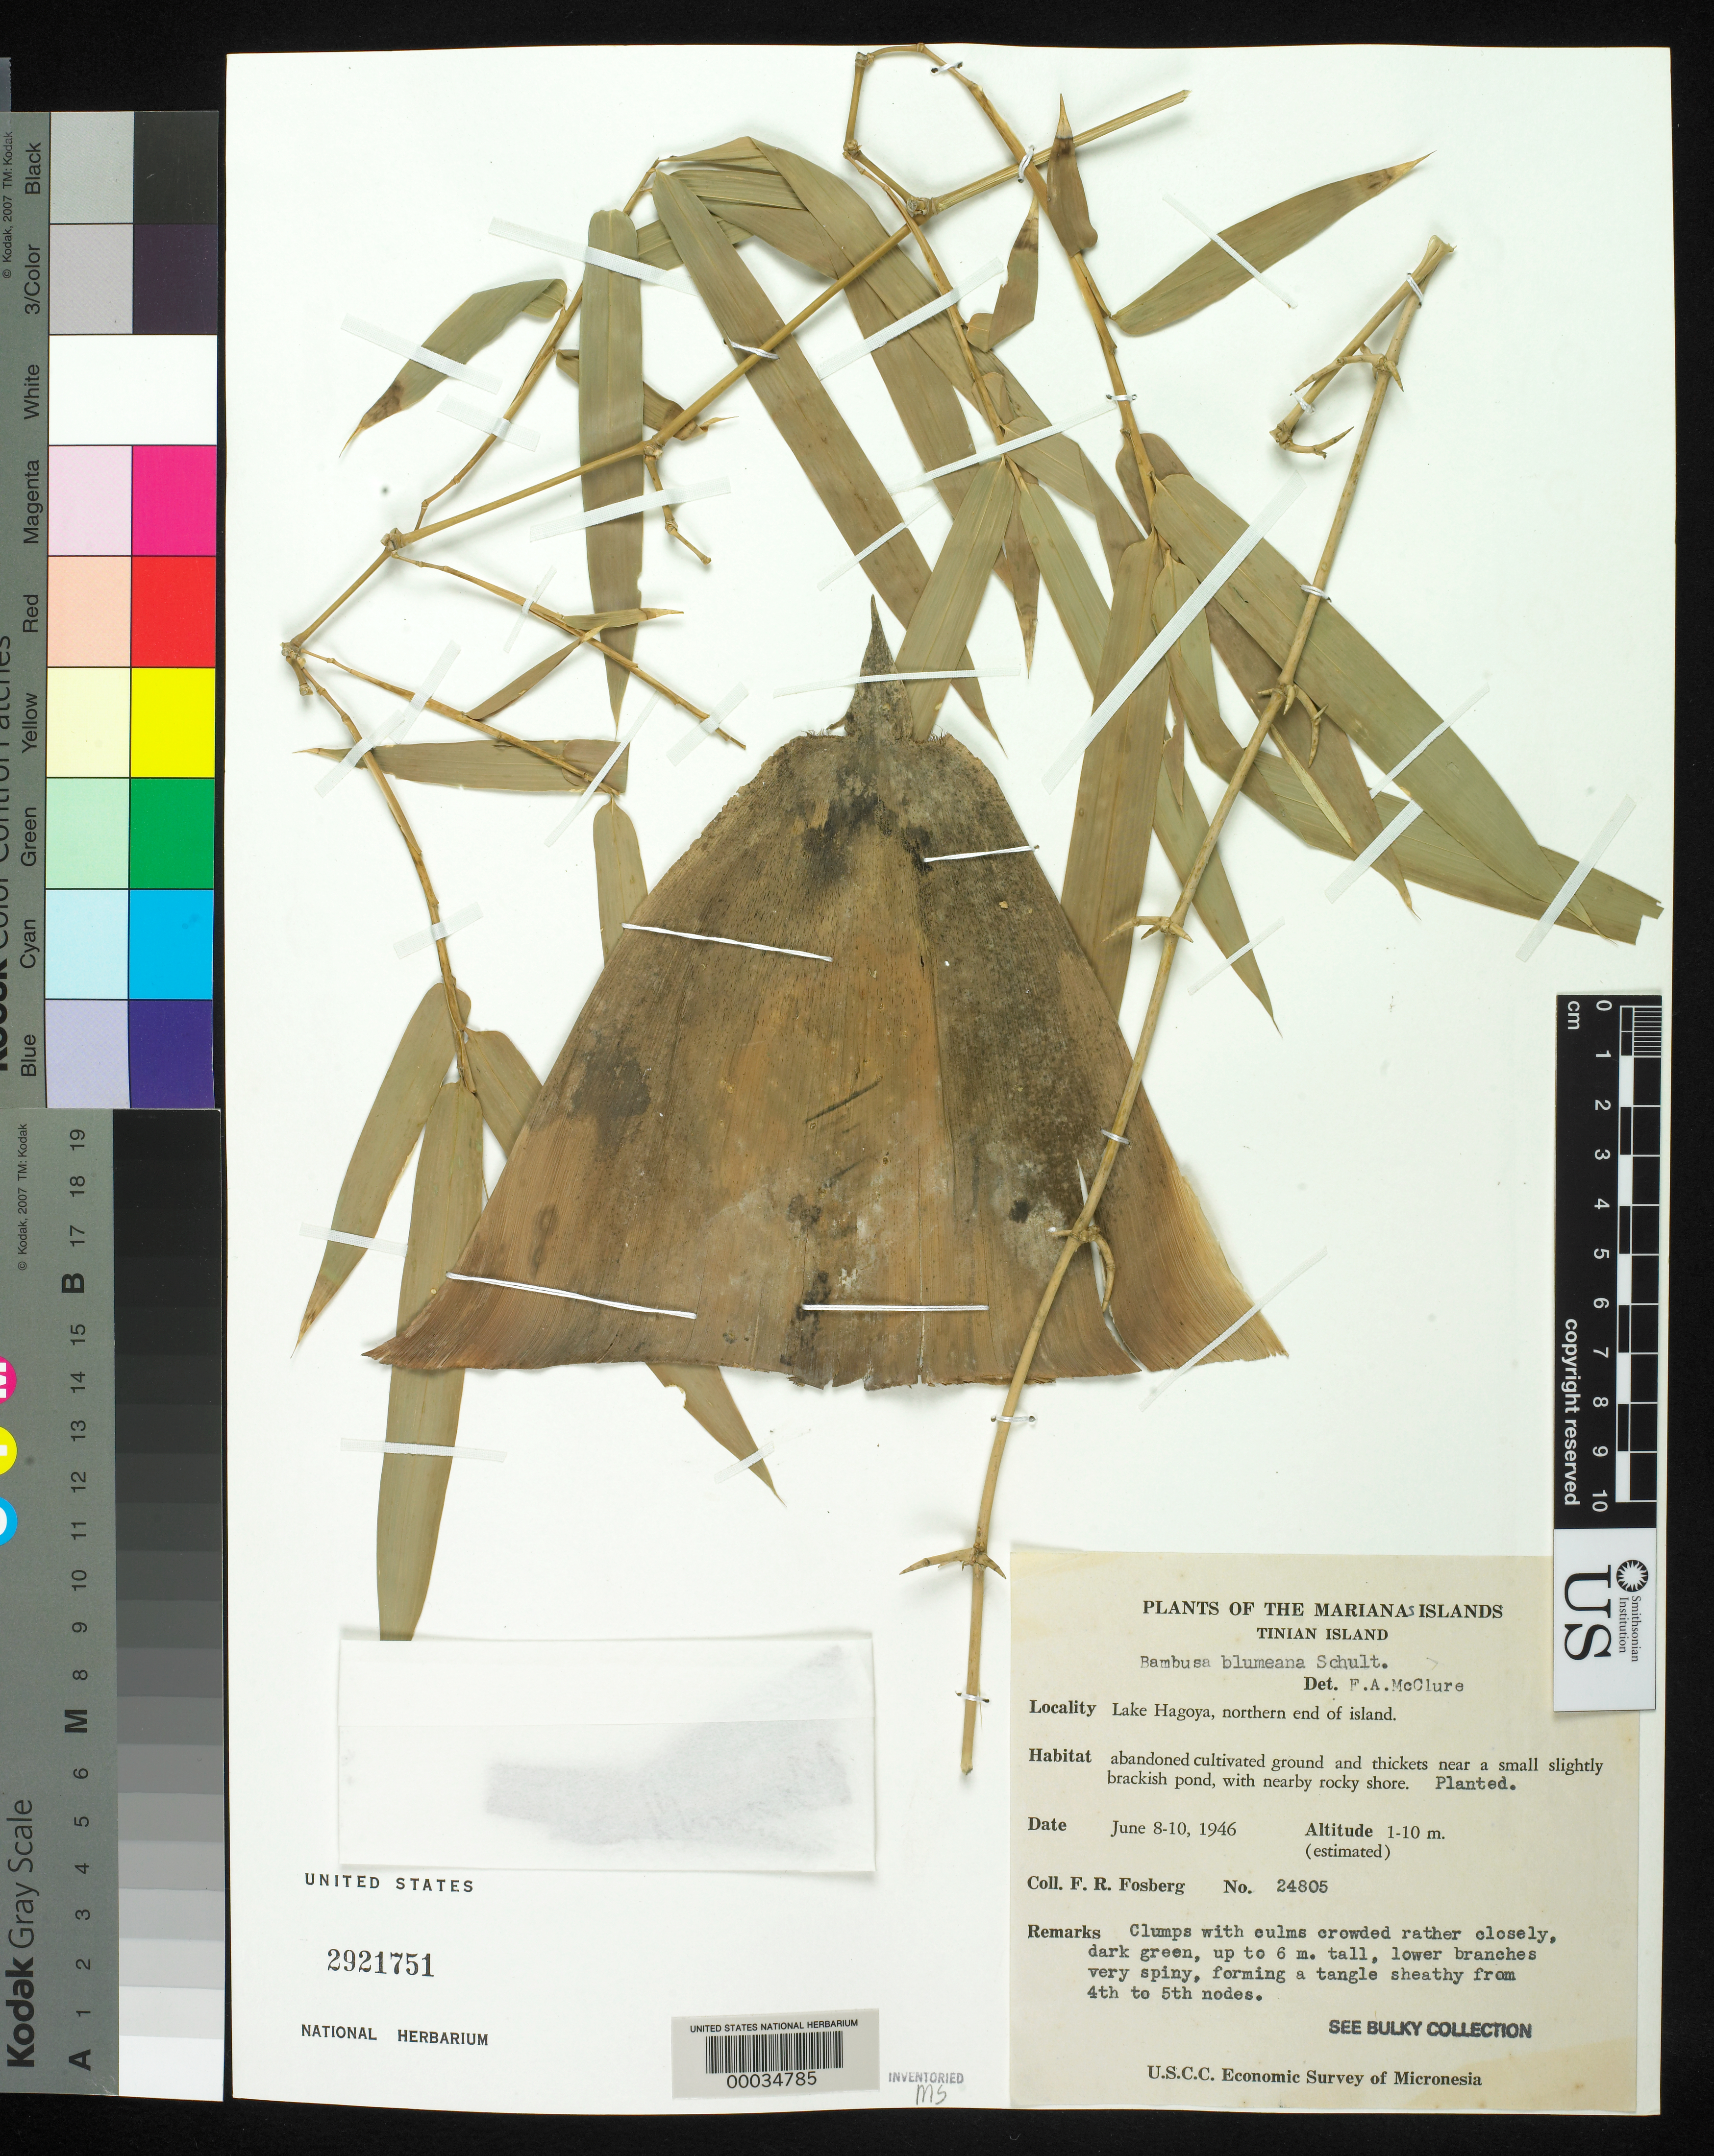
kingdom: Plantae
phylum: Tracheophyta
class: Liliopsida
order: Poales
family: Poaceae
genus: Bambusa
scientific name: Bambusa spinosa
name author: Roxb.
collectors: F. R. Fosberg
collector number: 24805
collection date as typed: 08 Jun 1946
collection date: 1946-06-08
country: Northern Mariana Islands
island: Tinian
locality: Lake hagoya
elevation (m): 1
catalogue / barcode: US 2921751